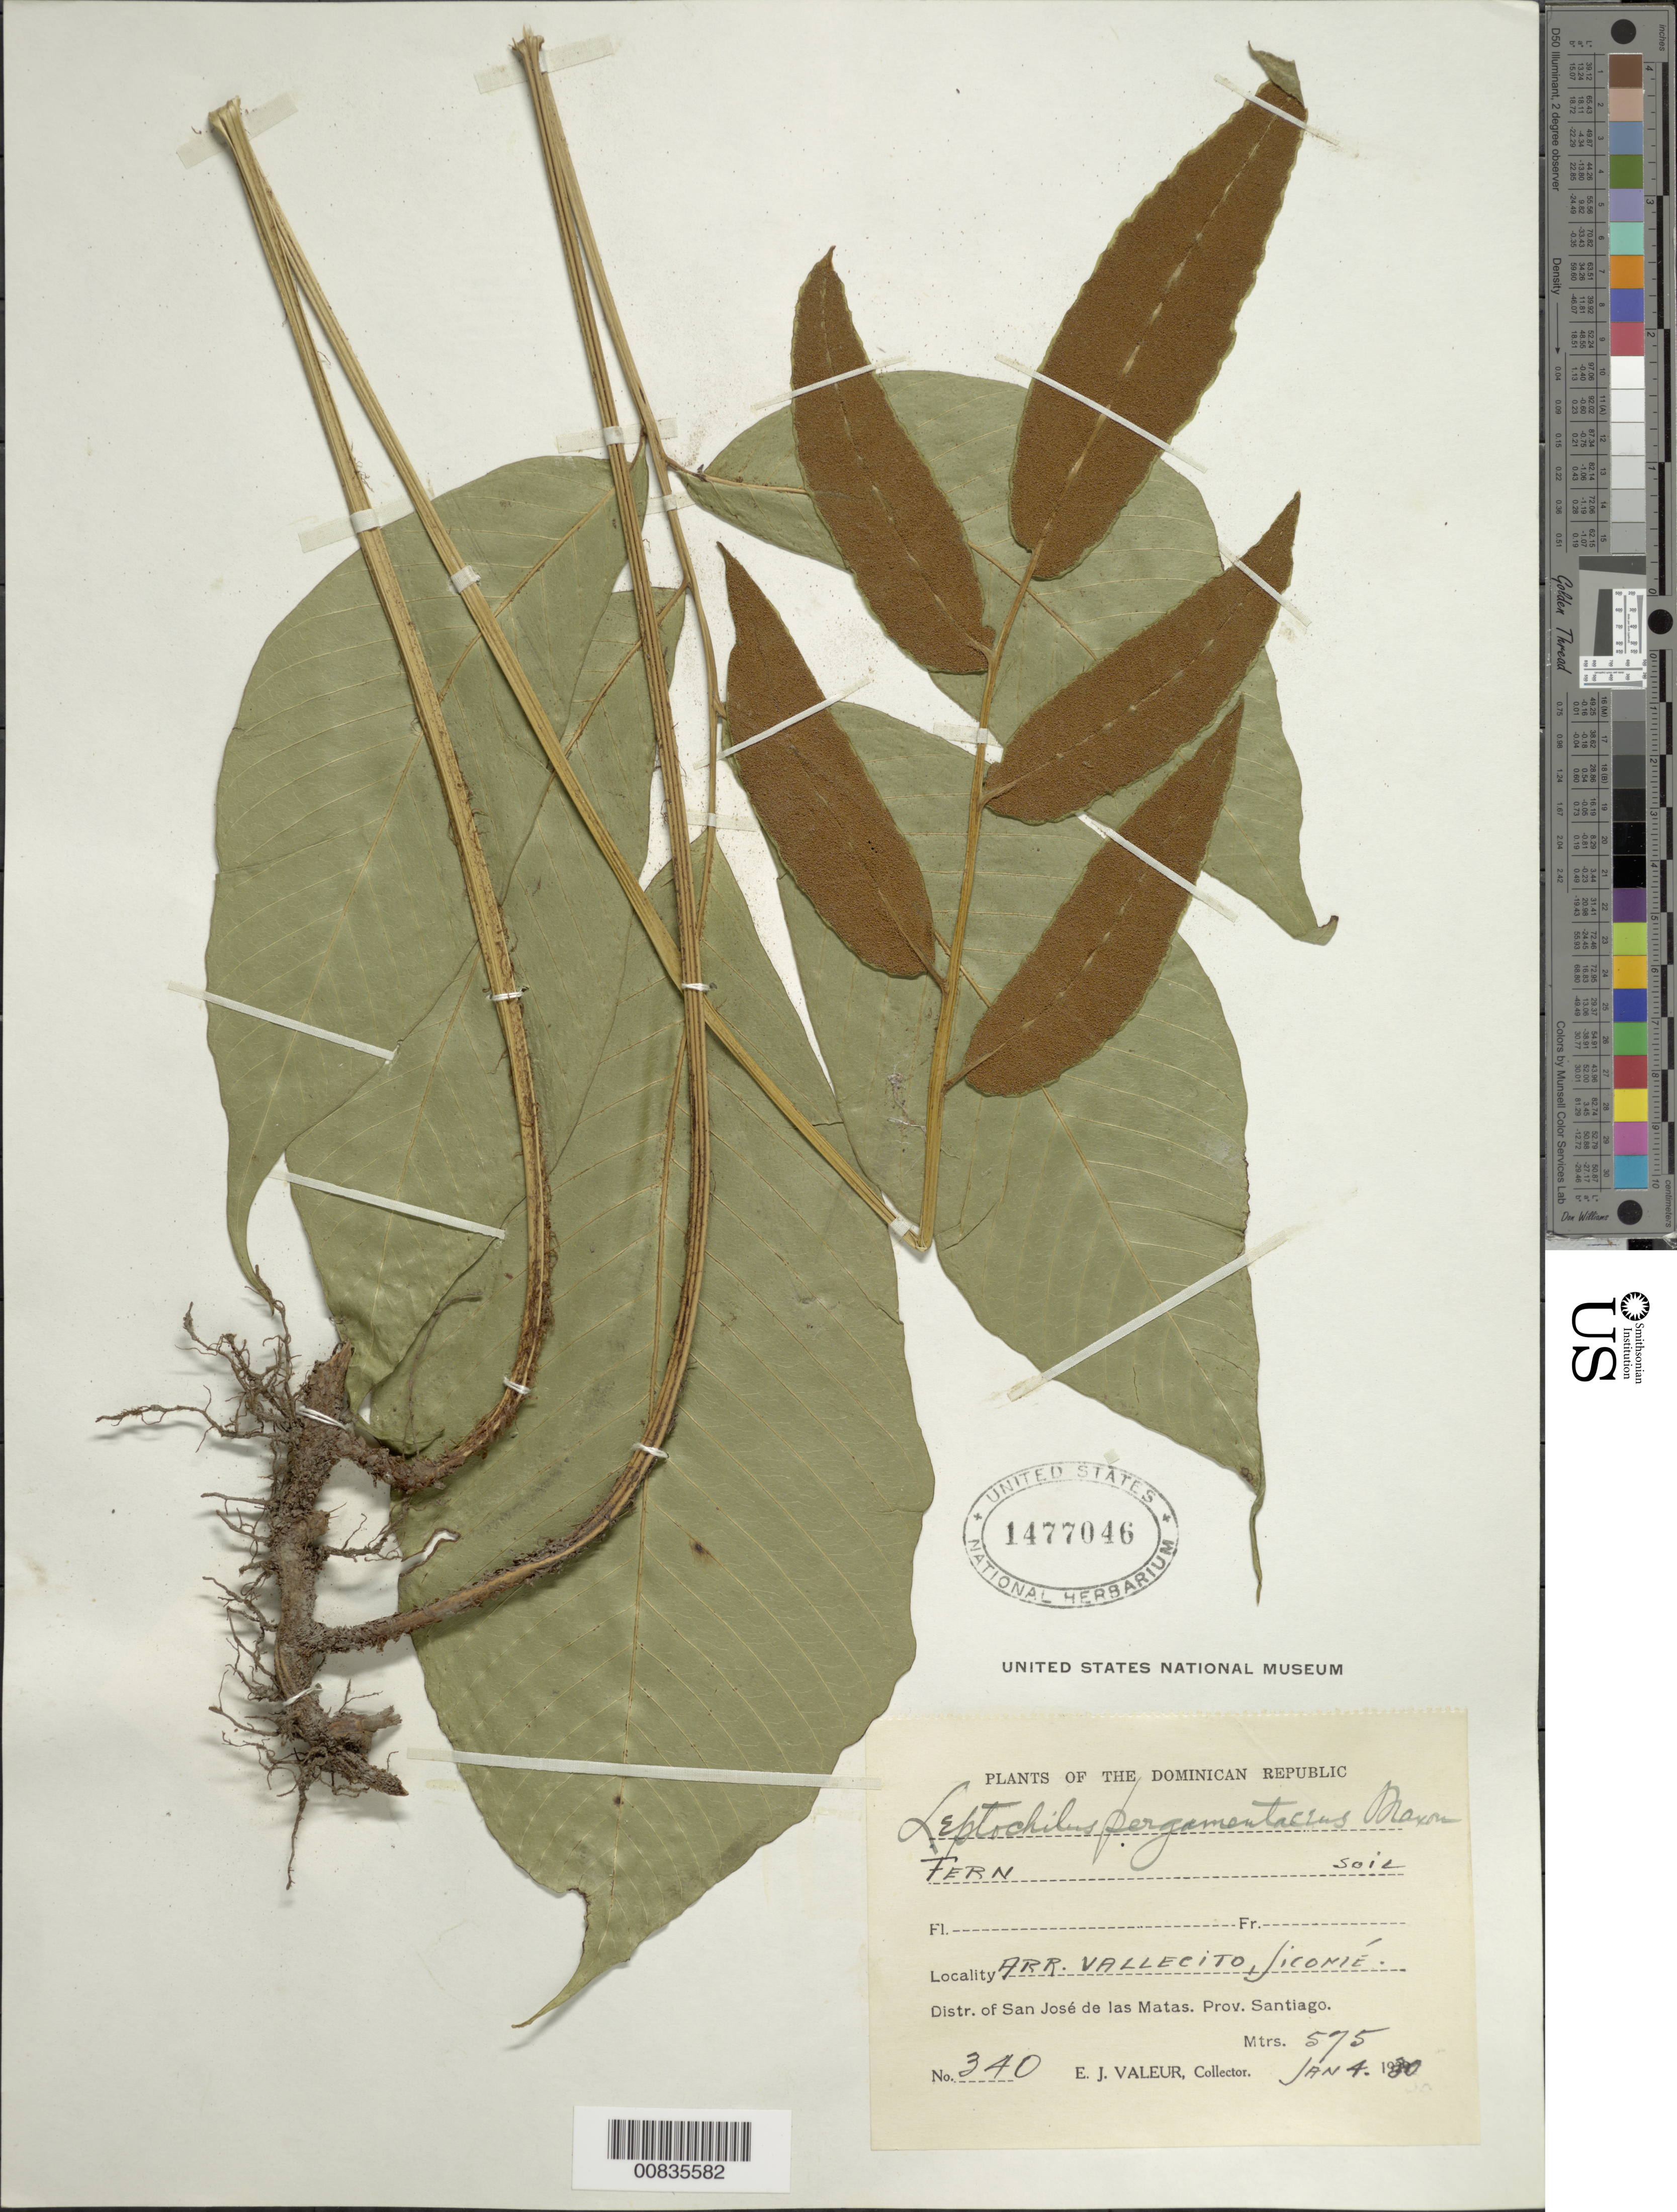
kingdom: Plantae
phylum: Tracheophyta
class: Polypodiopsida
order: Polypodiales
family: Dryopteridaceae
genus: Mickelia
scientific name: Mickelia pergamentacea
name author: (Maxon) R.C. Moran et al.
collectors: E. Valeur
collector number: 340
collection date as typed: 04 Jan 1930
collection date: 1930-01-04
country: Dominican Republic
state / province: Santiago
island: Hispaniola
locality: Dist. San José de las Matas, Arr. Vallecito, Jicomé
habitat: Soil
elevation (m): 575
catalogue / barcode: US 1477046